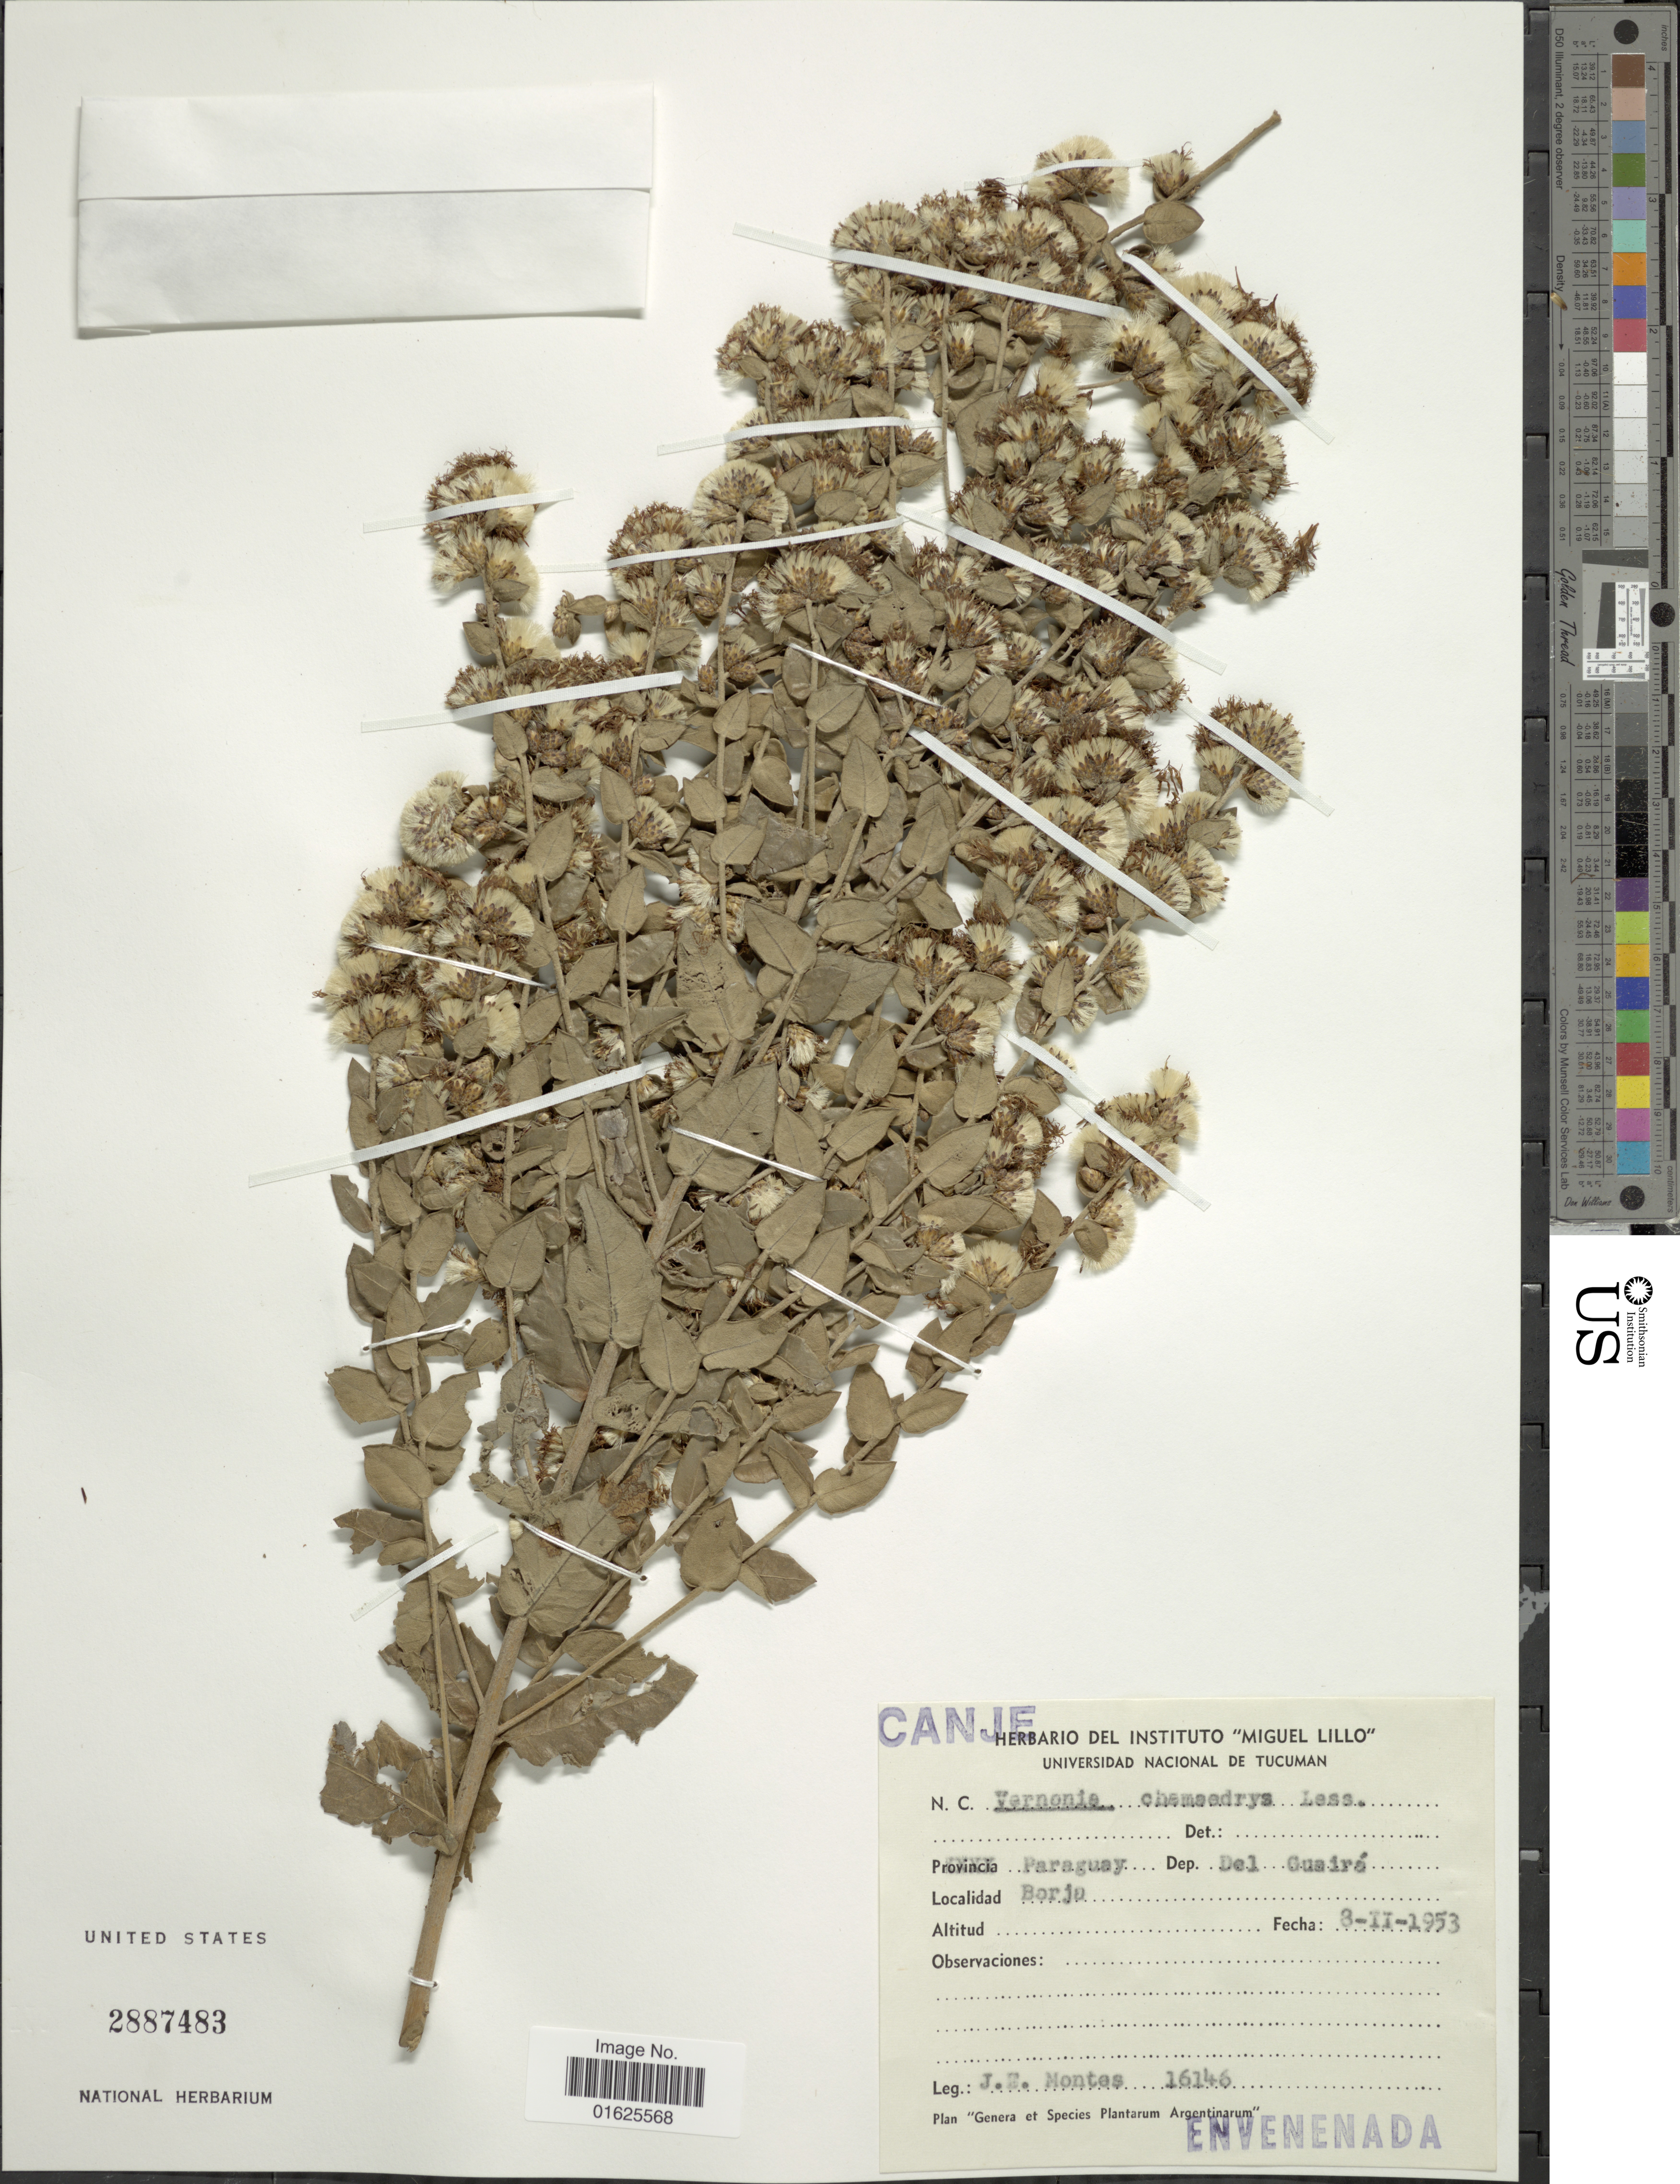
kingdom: Plantae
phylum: Tracheophyta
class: Magnoliopsida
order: Asterales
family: Asteraceae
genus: Vernonanthura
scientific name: Vernonanthura chamaedrys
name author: (Less.) H. Rob.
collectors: J. E. Montes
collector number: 16146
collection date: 1953-02-08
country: Paraguay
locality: Dep. Del Guairá, Borja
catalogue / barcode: US 2887483